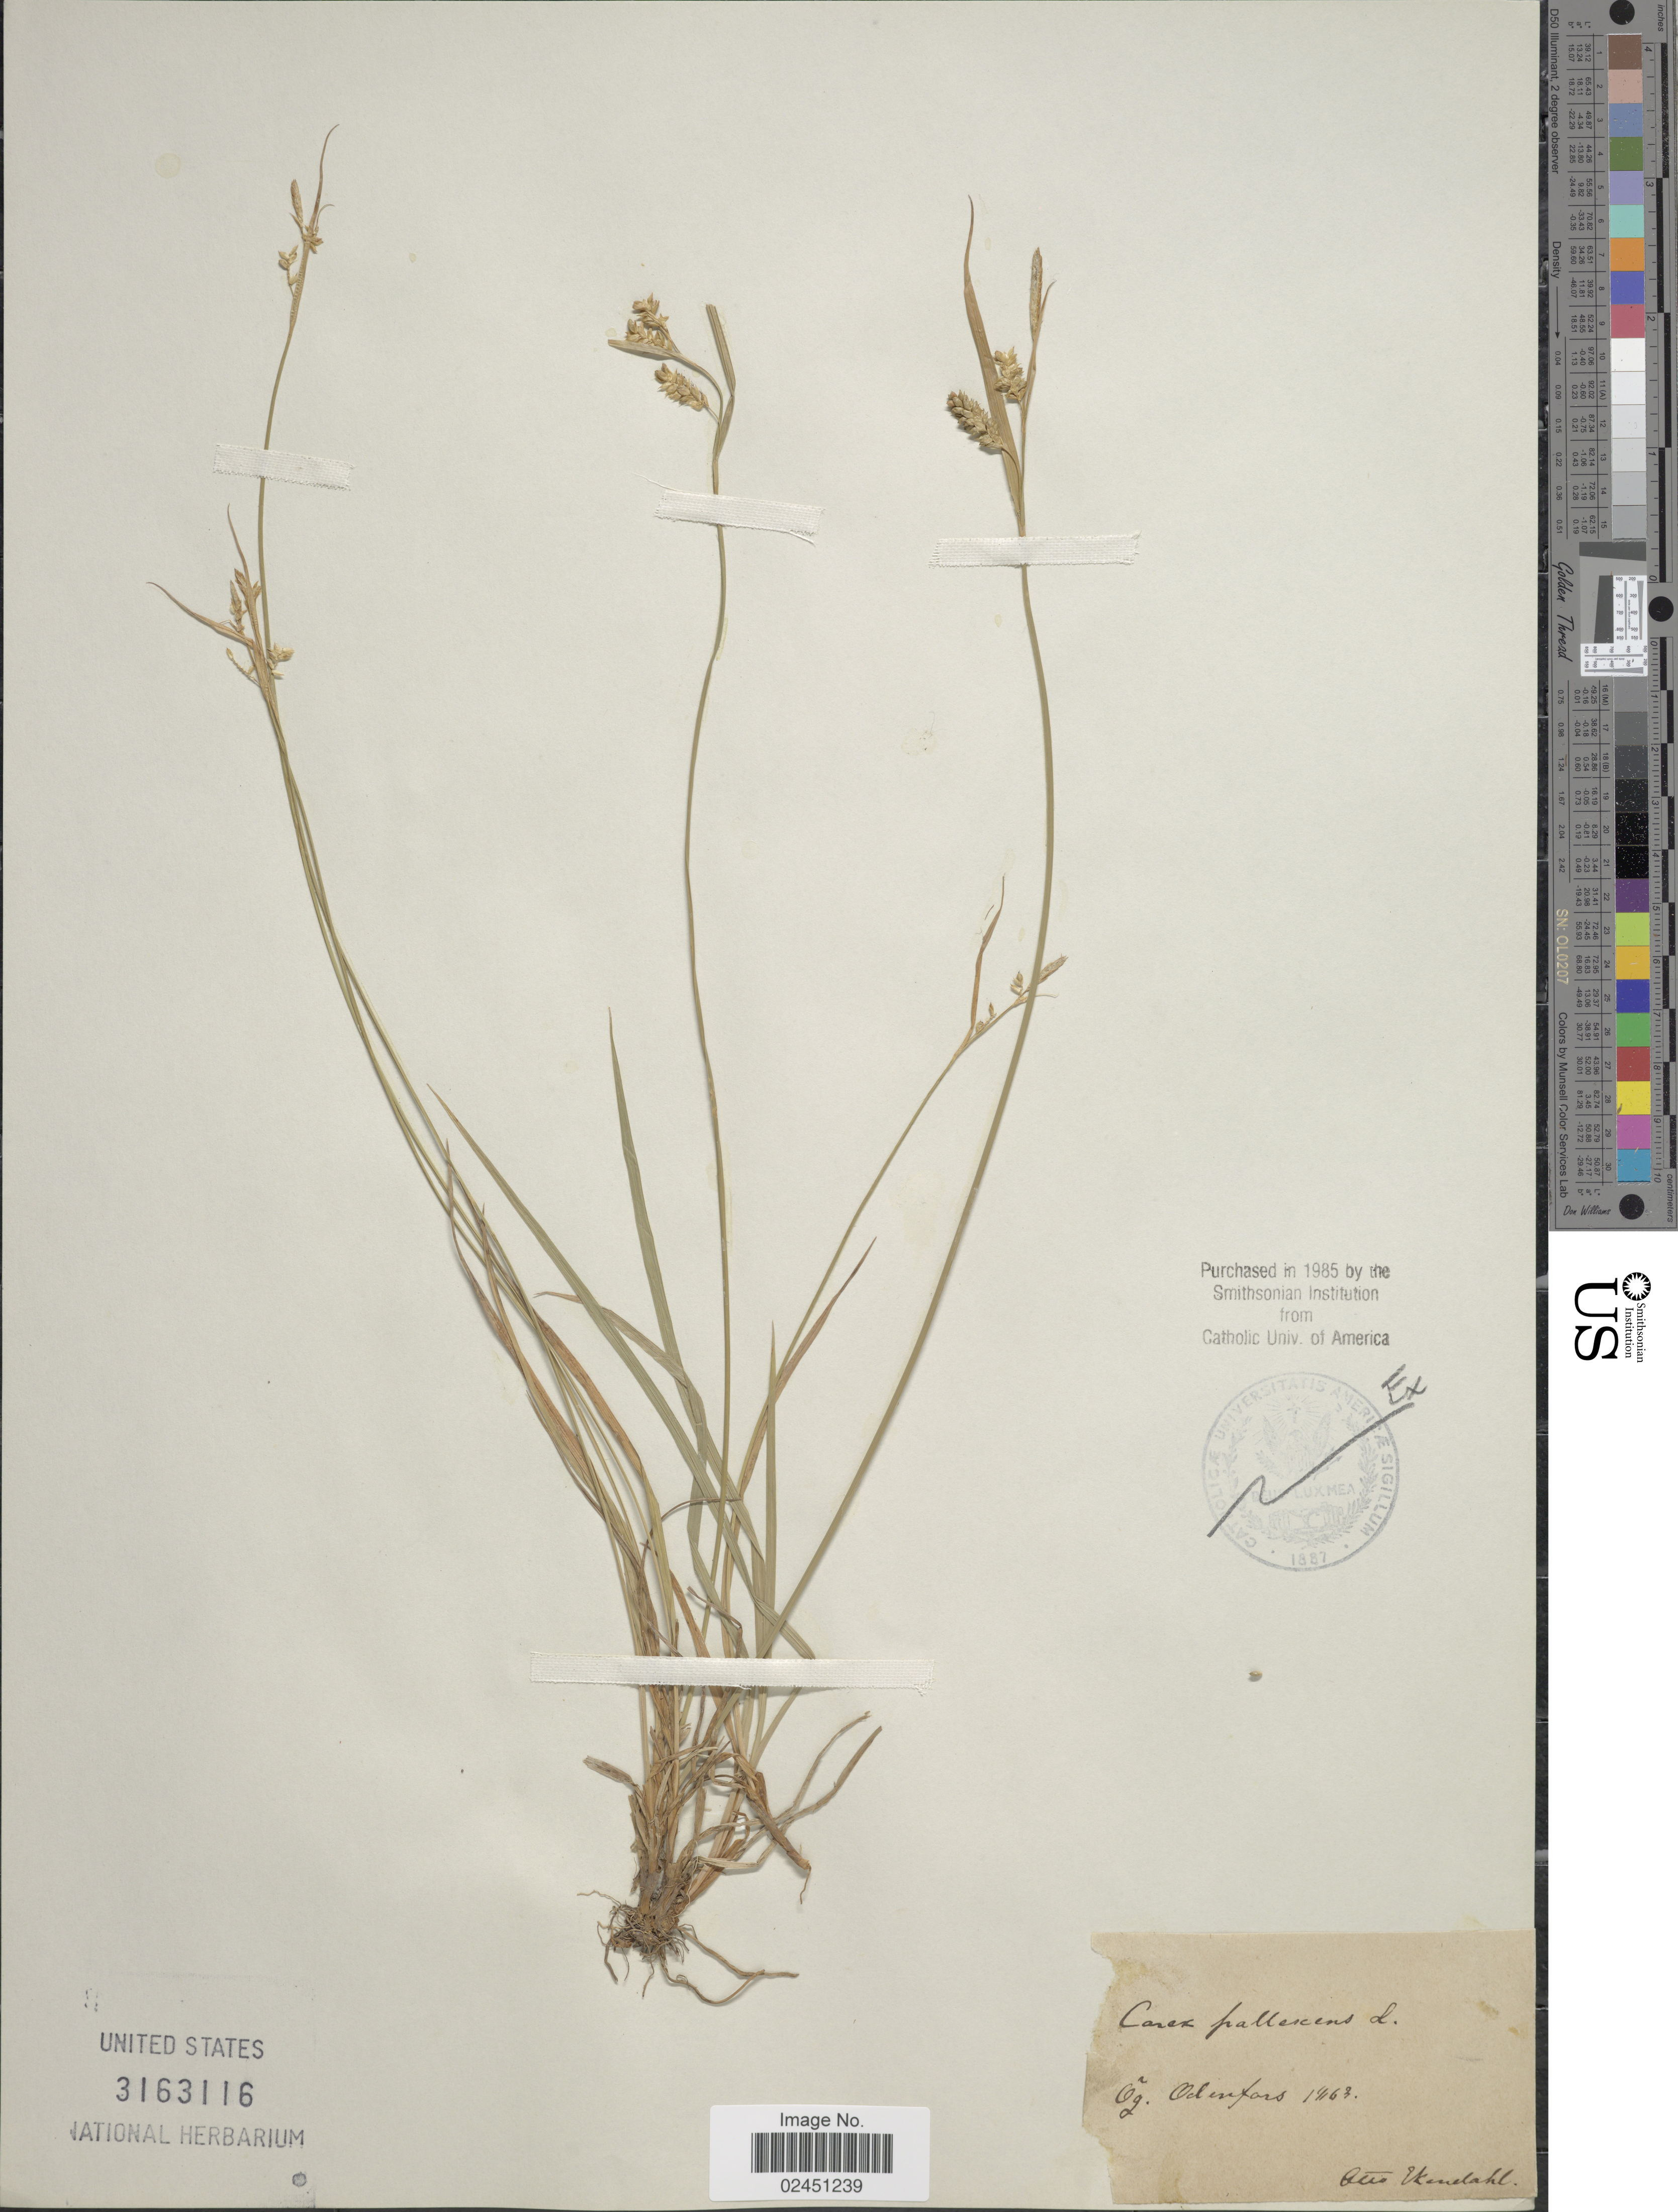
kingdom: Plantae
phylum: Tracheophyta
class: Liliopsida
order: Poales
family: Cyperaceae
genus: Carex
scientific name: Carex pallescens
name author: L.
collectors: O. Ekendahl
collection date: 1963-01-06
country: Sweden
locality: Ög. Odenfors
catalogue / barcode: US 3163116